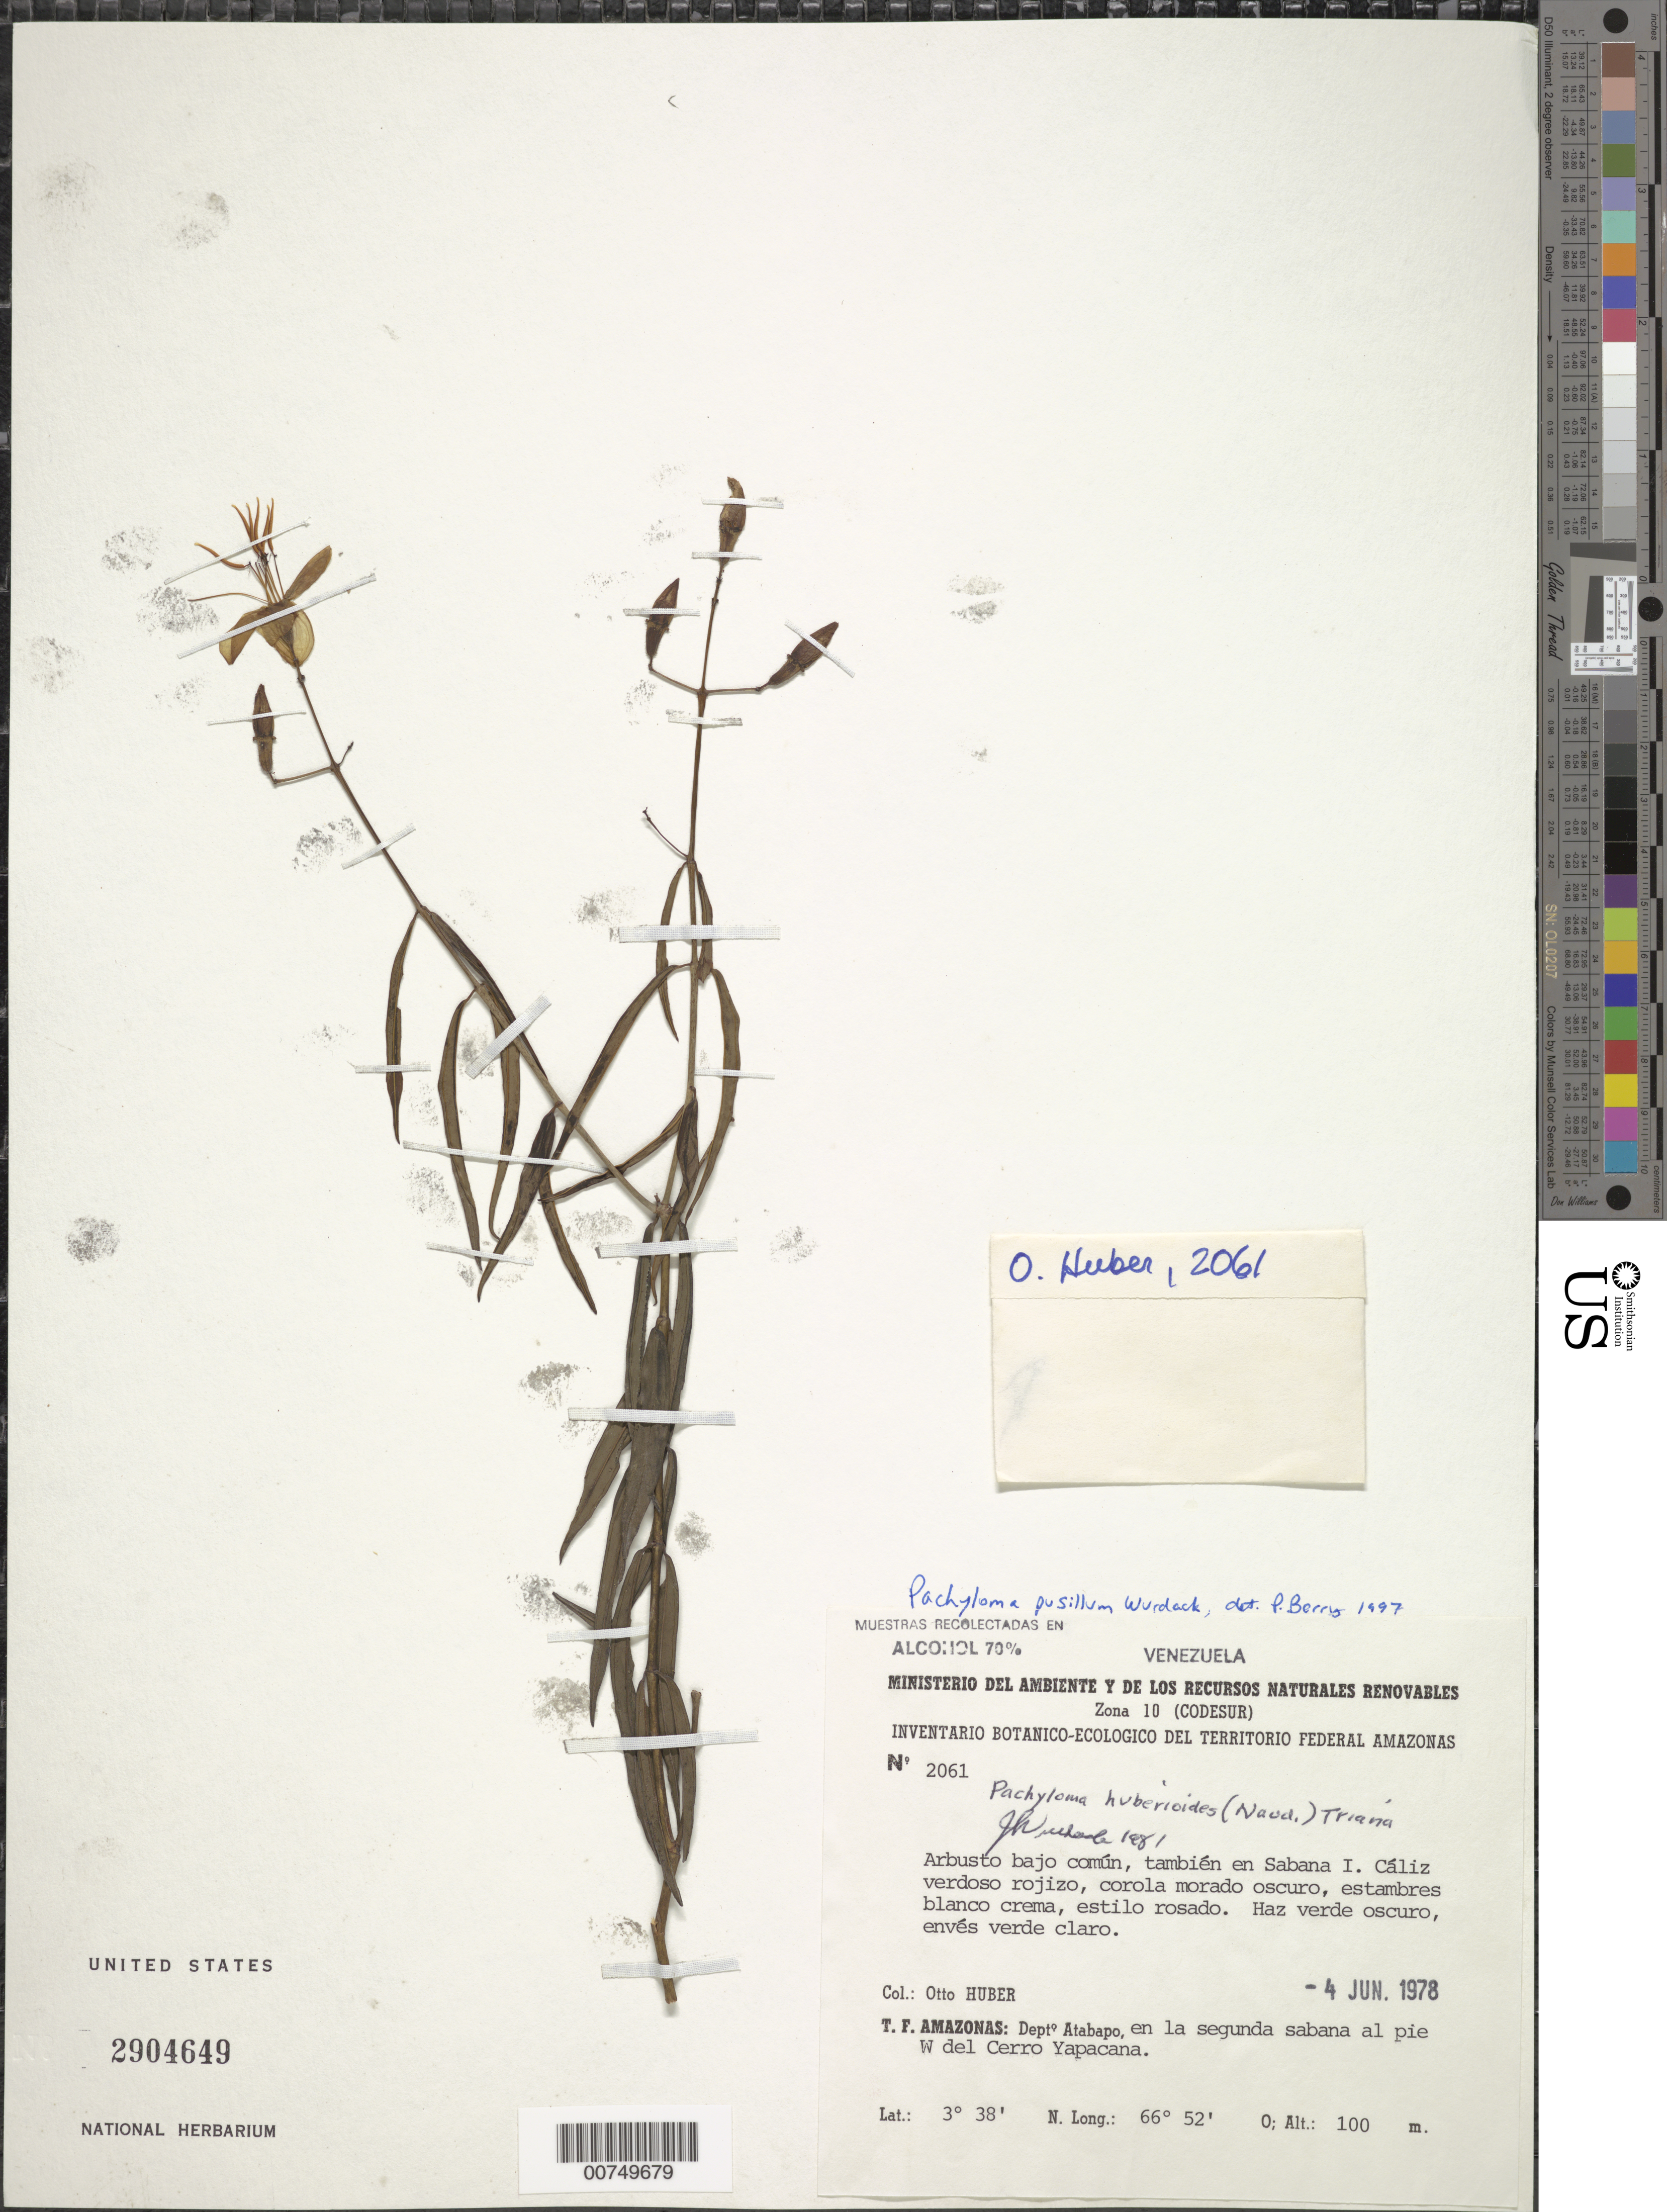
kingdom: Plantae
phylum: Tracheophyta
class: Magnoliopsida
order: Myrtales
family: Melastomataceae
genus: Pachyloma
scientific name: Pachyloma pusillum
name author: Wurdack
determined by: Berry, P. E., (WIS), University of Wisconsin - Madison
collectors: O. Huber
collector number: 2061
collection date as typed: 4-Jun-78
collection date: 1978-06-04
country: Venezuela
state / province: Amazonas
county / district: Atabapo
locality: Cerro Yapacána, W del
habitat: Segunda sabana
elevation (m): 100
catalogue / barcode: US 2904649